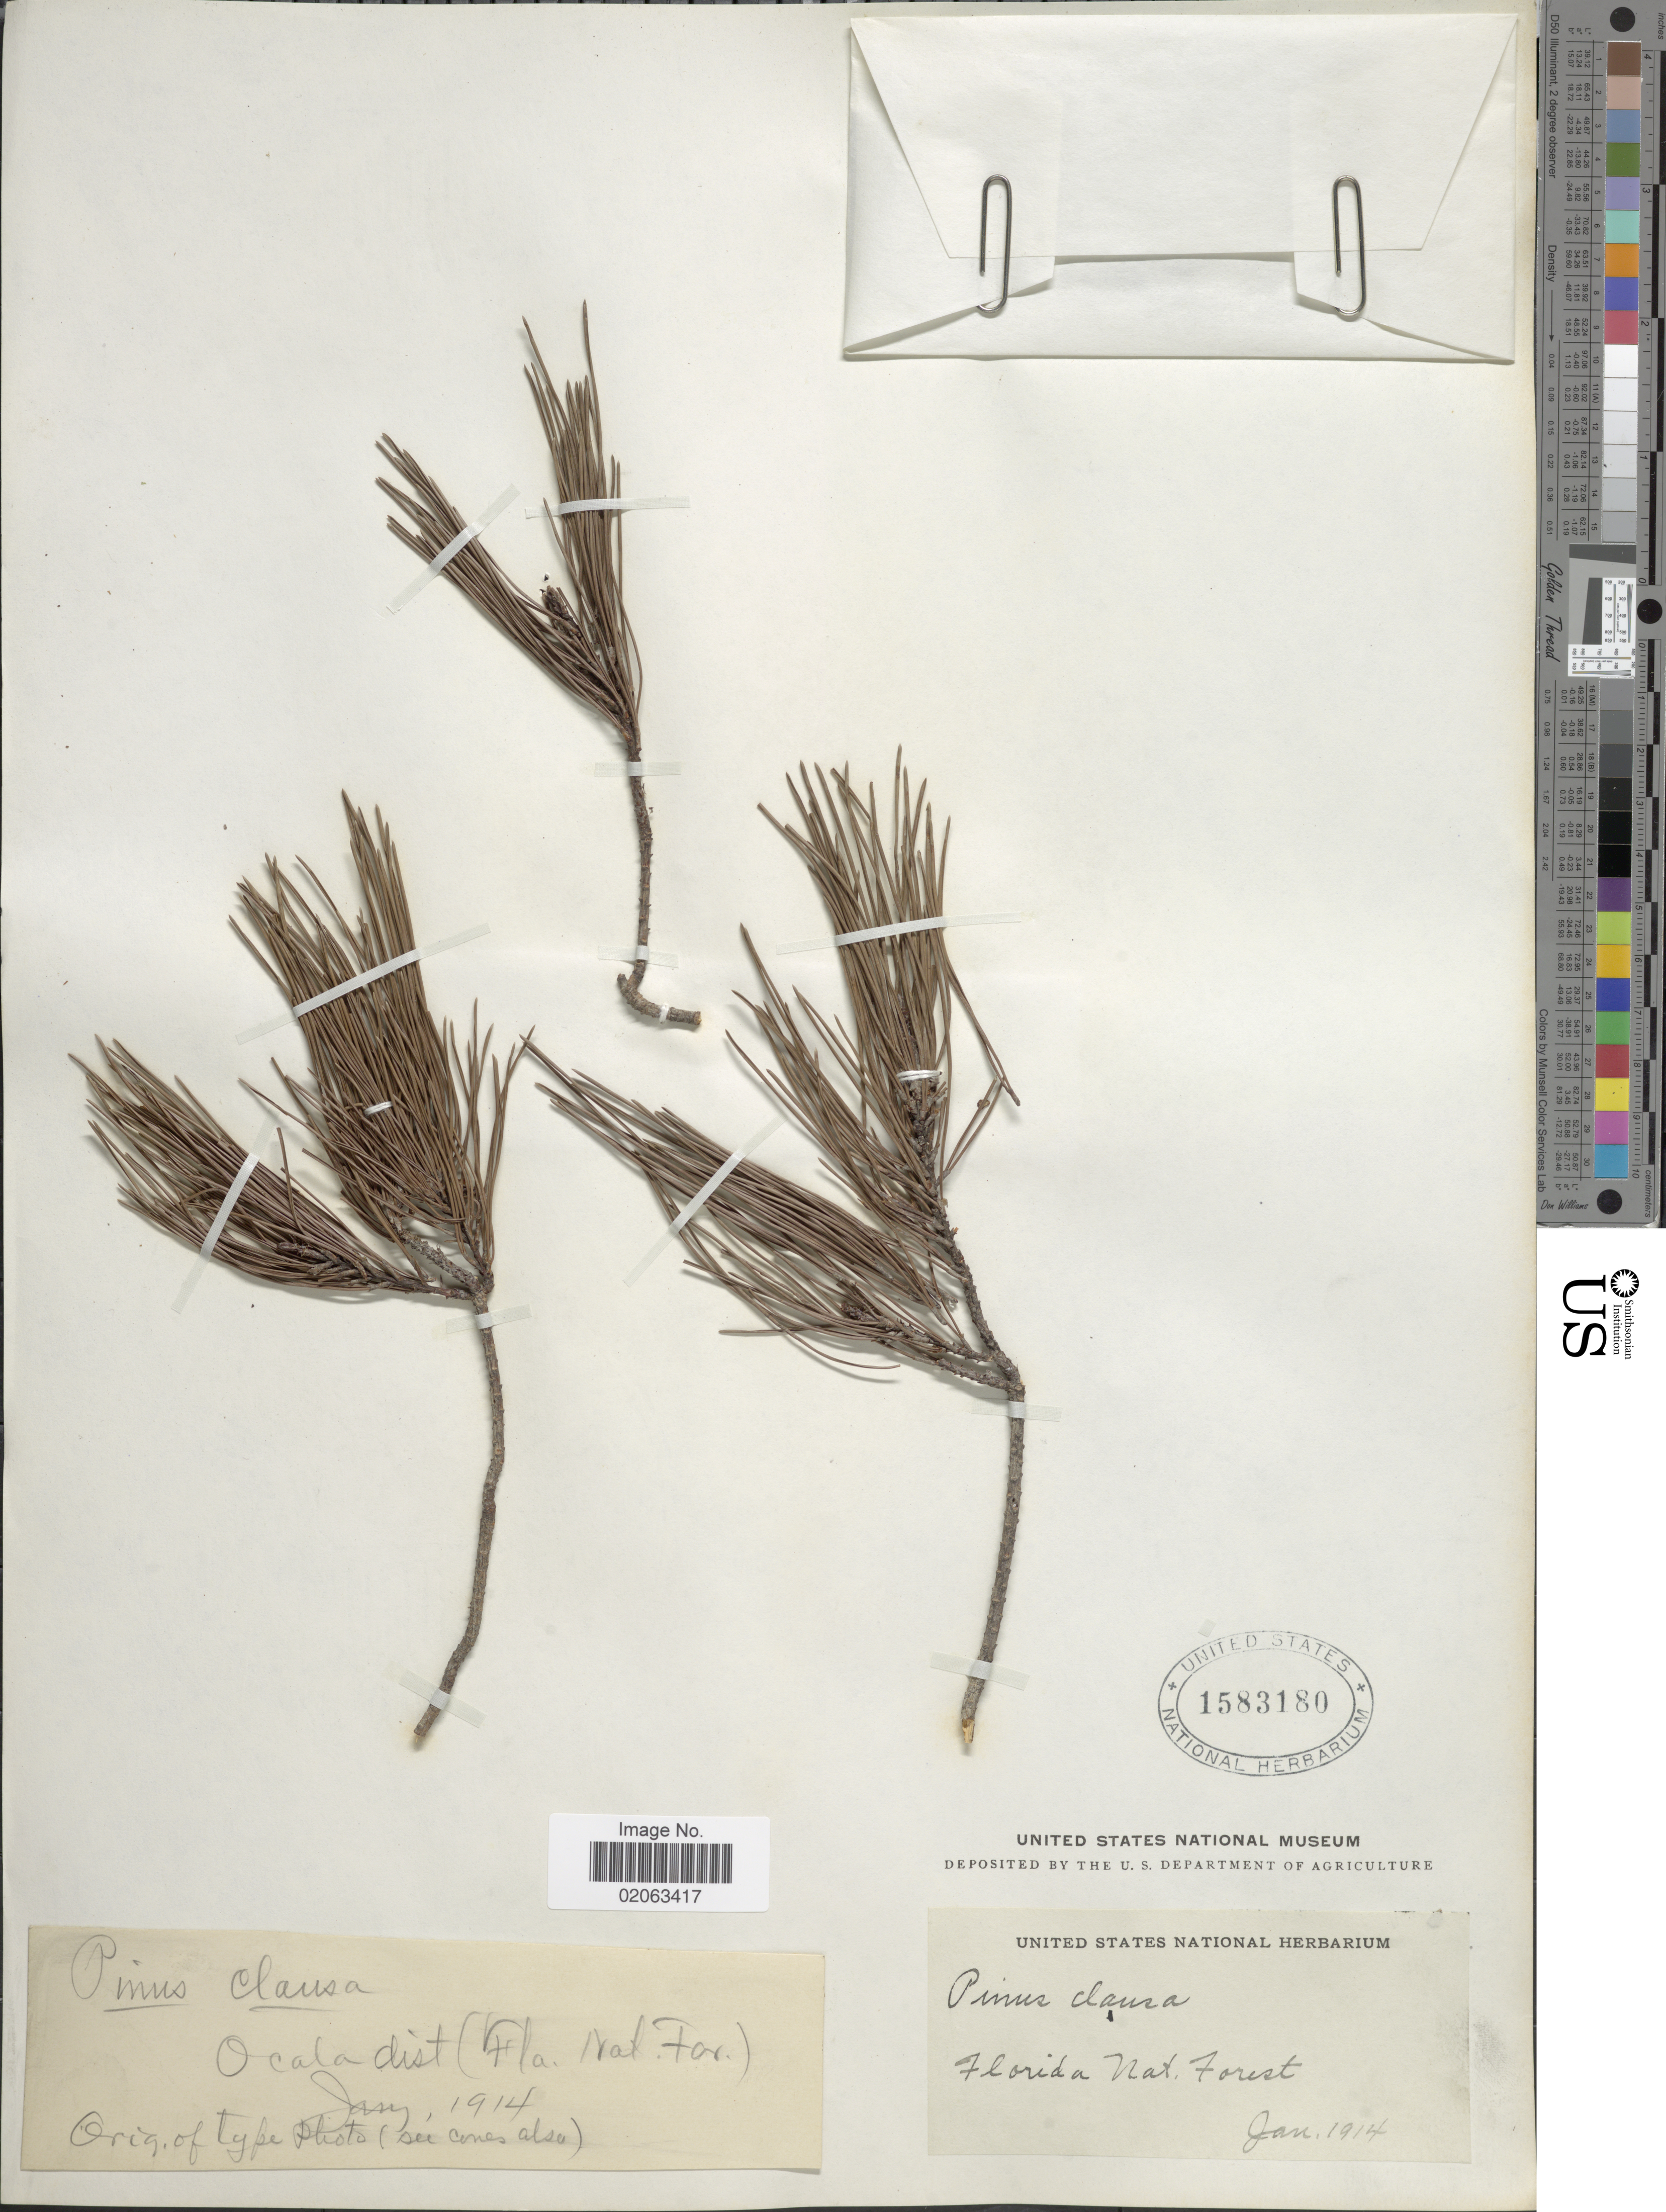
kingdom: Plantae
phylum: Tracheophyta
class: Pinopsida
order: Pinales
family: Pinaceae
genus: Pinus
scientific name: Pinus clausa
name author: (Chapm. ex Engelm.) Vasey ex Sarg.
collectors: ex herb. United States National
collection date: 1914-01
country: United States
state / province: Florida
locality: Florida, Nat. Forest.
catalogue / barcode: US 1583180